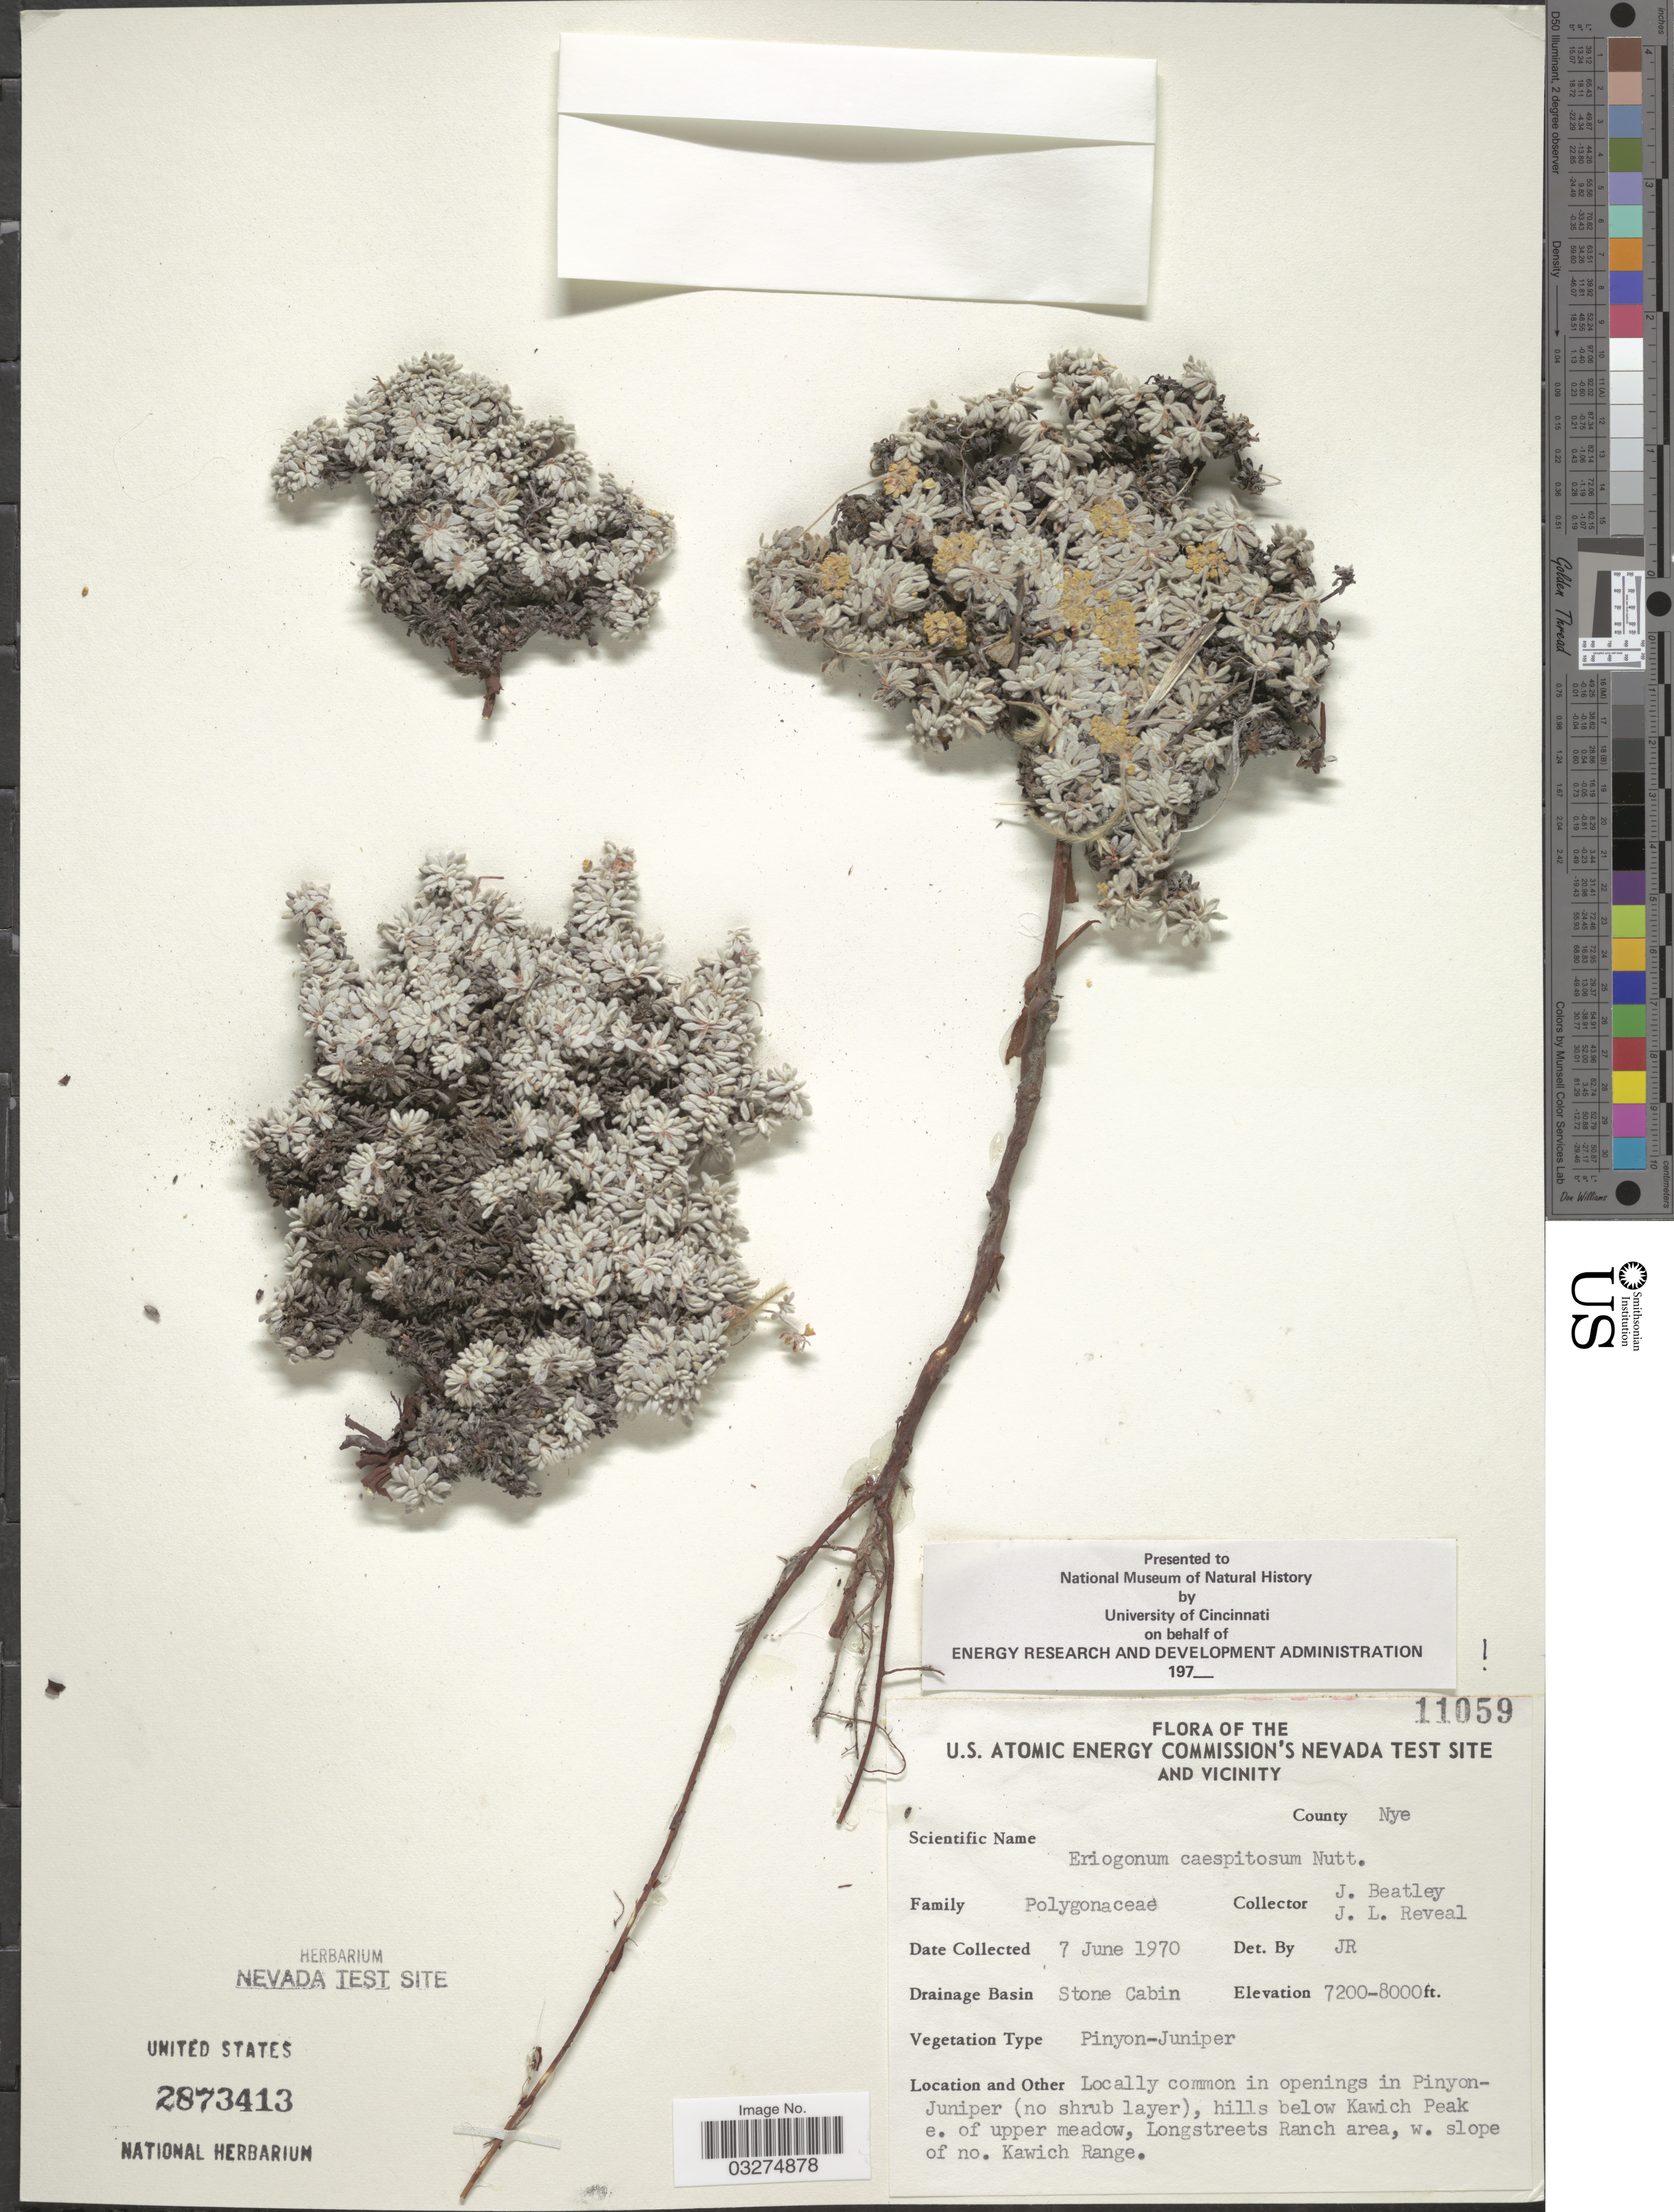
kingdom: Plantae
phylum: Tracheophyta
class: Magnoliopsida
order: Caryophyllales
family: Polygonaceae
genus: Eriogonum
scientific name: Eriogonum caespitosum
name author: Nutt.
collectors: J. C. Beatley & J. L. Reveal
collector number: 11059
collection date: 1970-06-07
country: United States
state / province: Nevada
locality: U.S. Atomic Energy Commission's Nevada Test Site and Vicinity. County Nye. Drainage Basin Stone Cabin. Locally openings in Pinyon-Juniper (no shrub layer), hills below Kawich Peak e. of upper meadow, Longstreets Ranch area, w. slope of no. Kawich Range.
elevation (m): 2195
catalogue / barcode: US 2873413